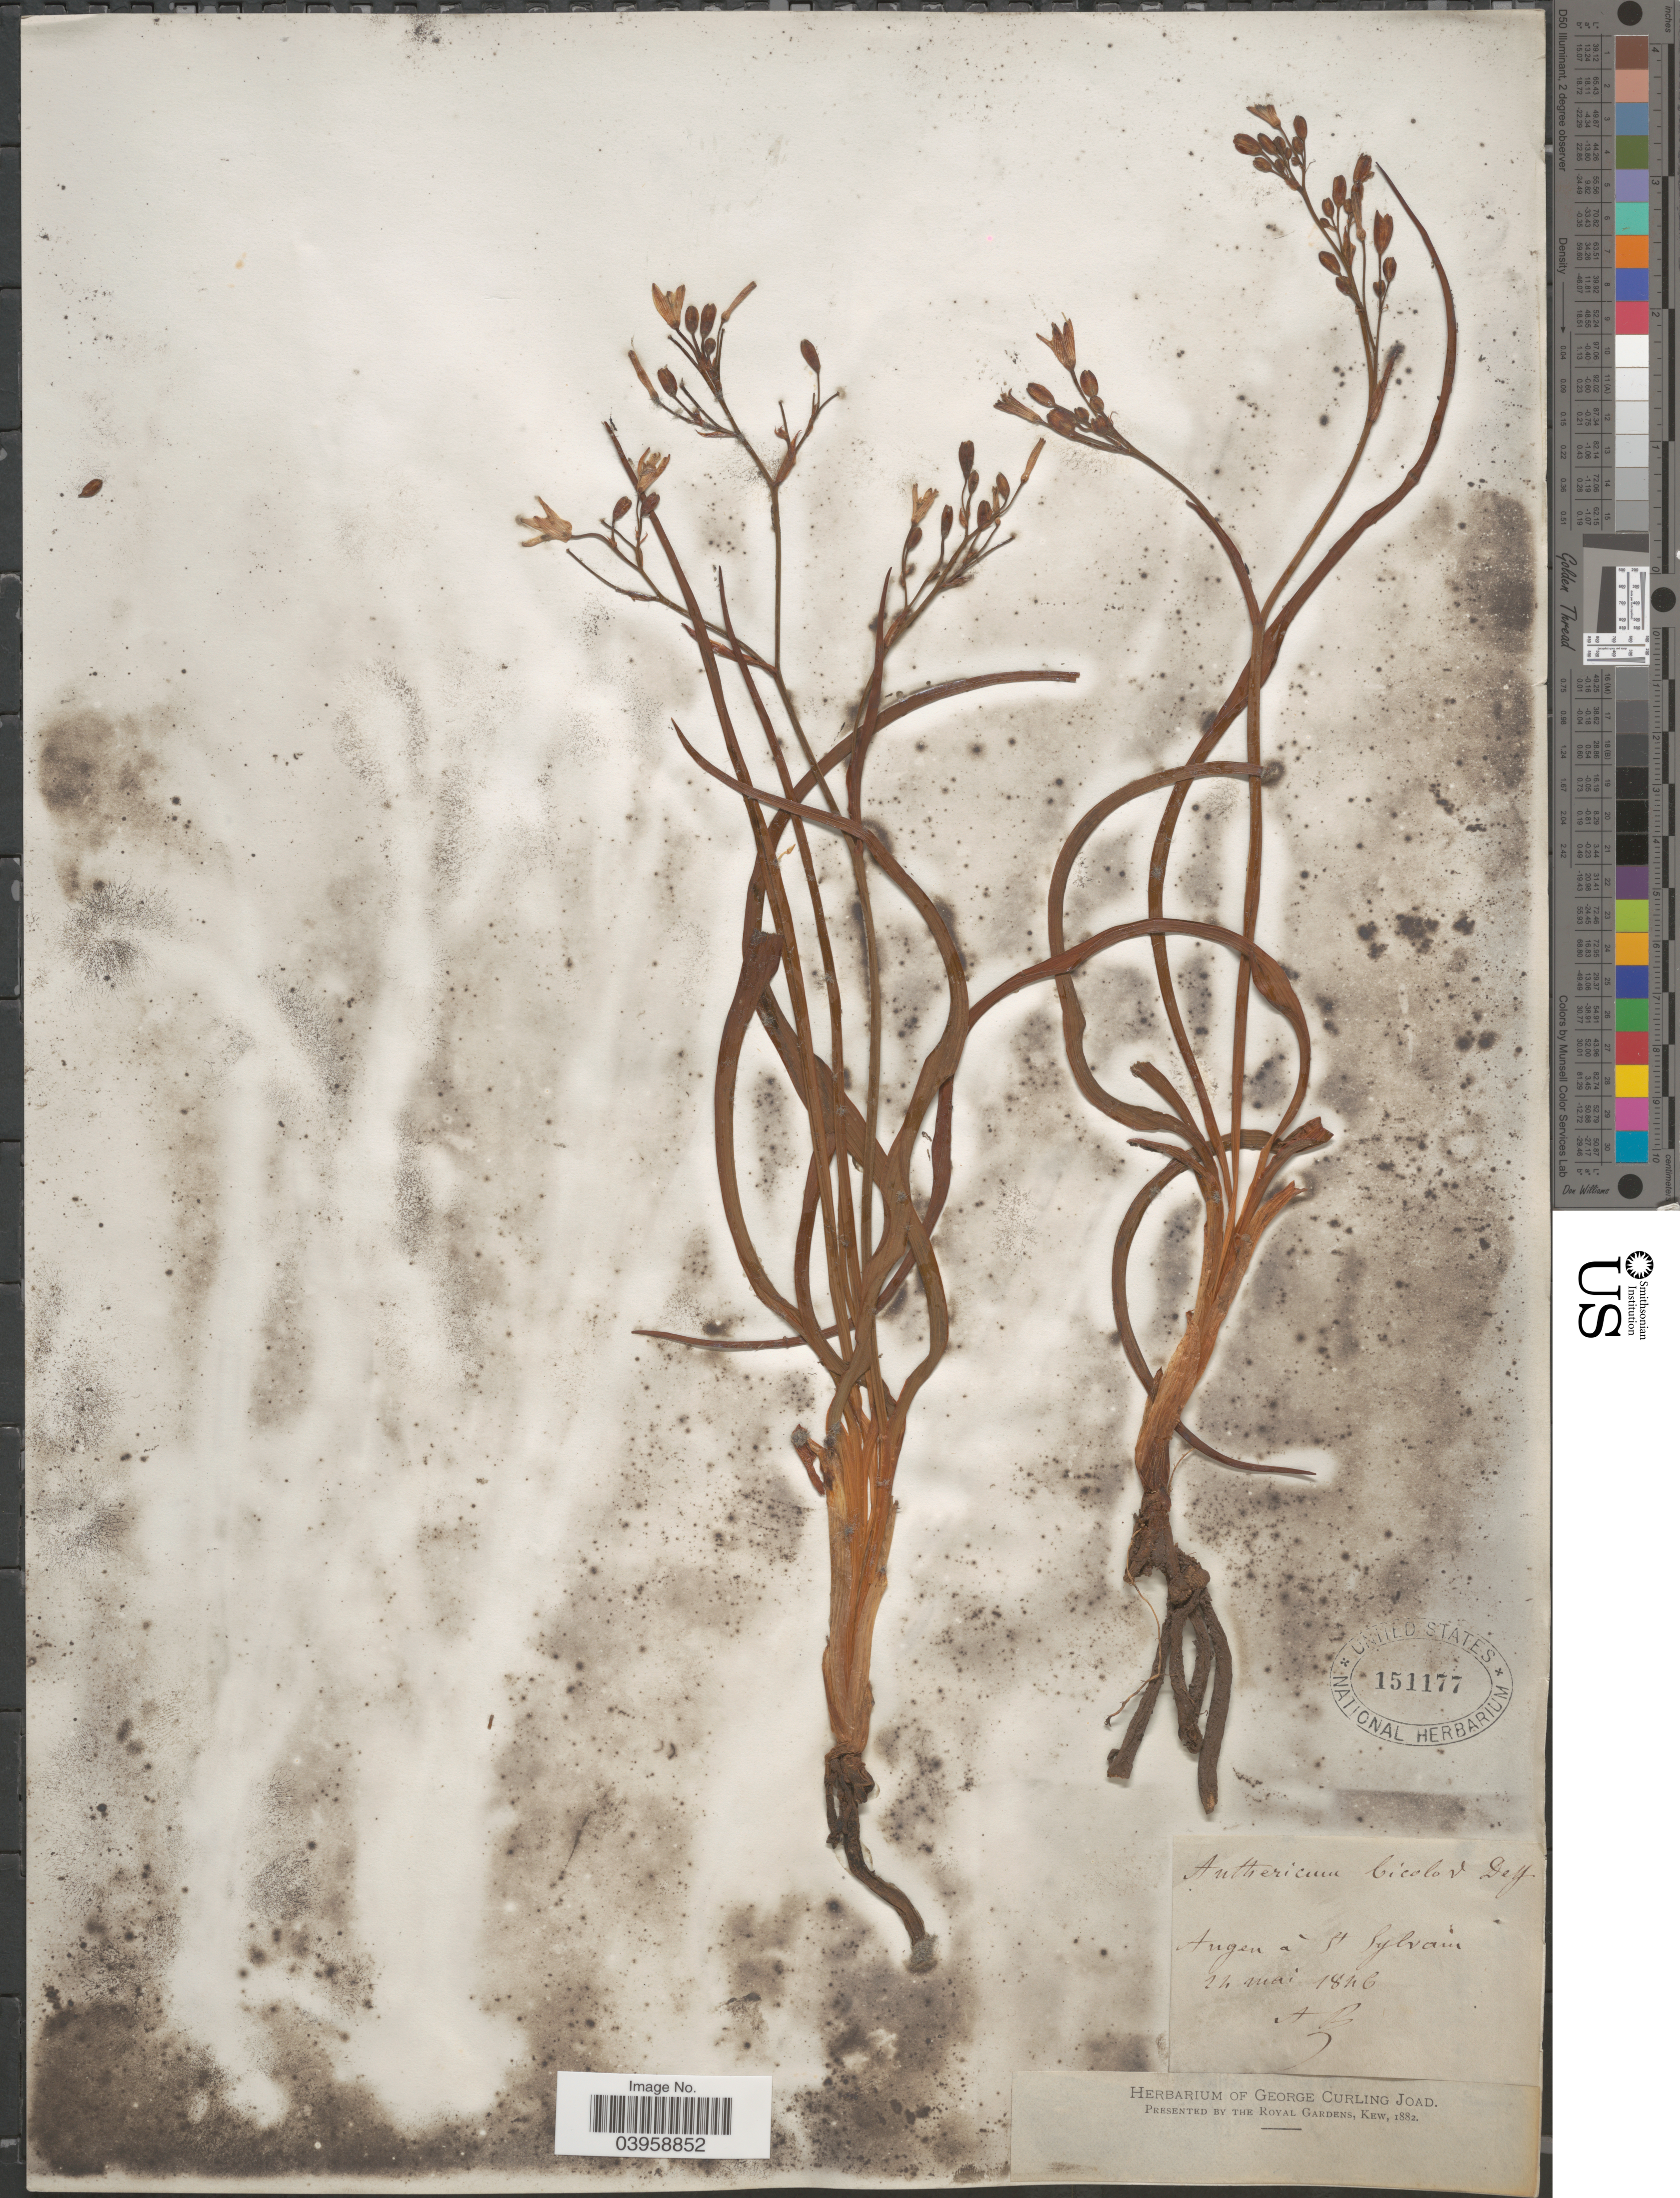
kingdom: Plantae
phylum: Tracheophyta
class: Liliopsida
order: Asparagales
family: Asparagaceae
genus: Anthericum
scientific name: Anthericum bicolor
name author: Desf.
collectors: A. B.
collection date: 1846-05-24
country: France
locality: Angers á St. Sylvain.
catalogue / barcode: US 151177